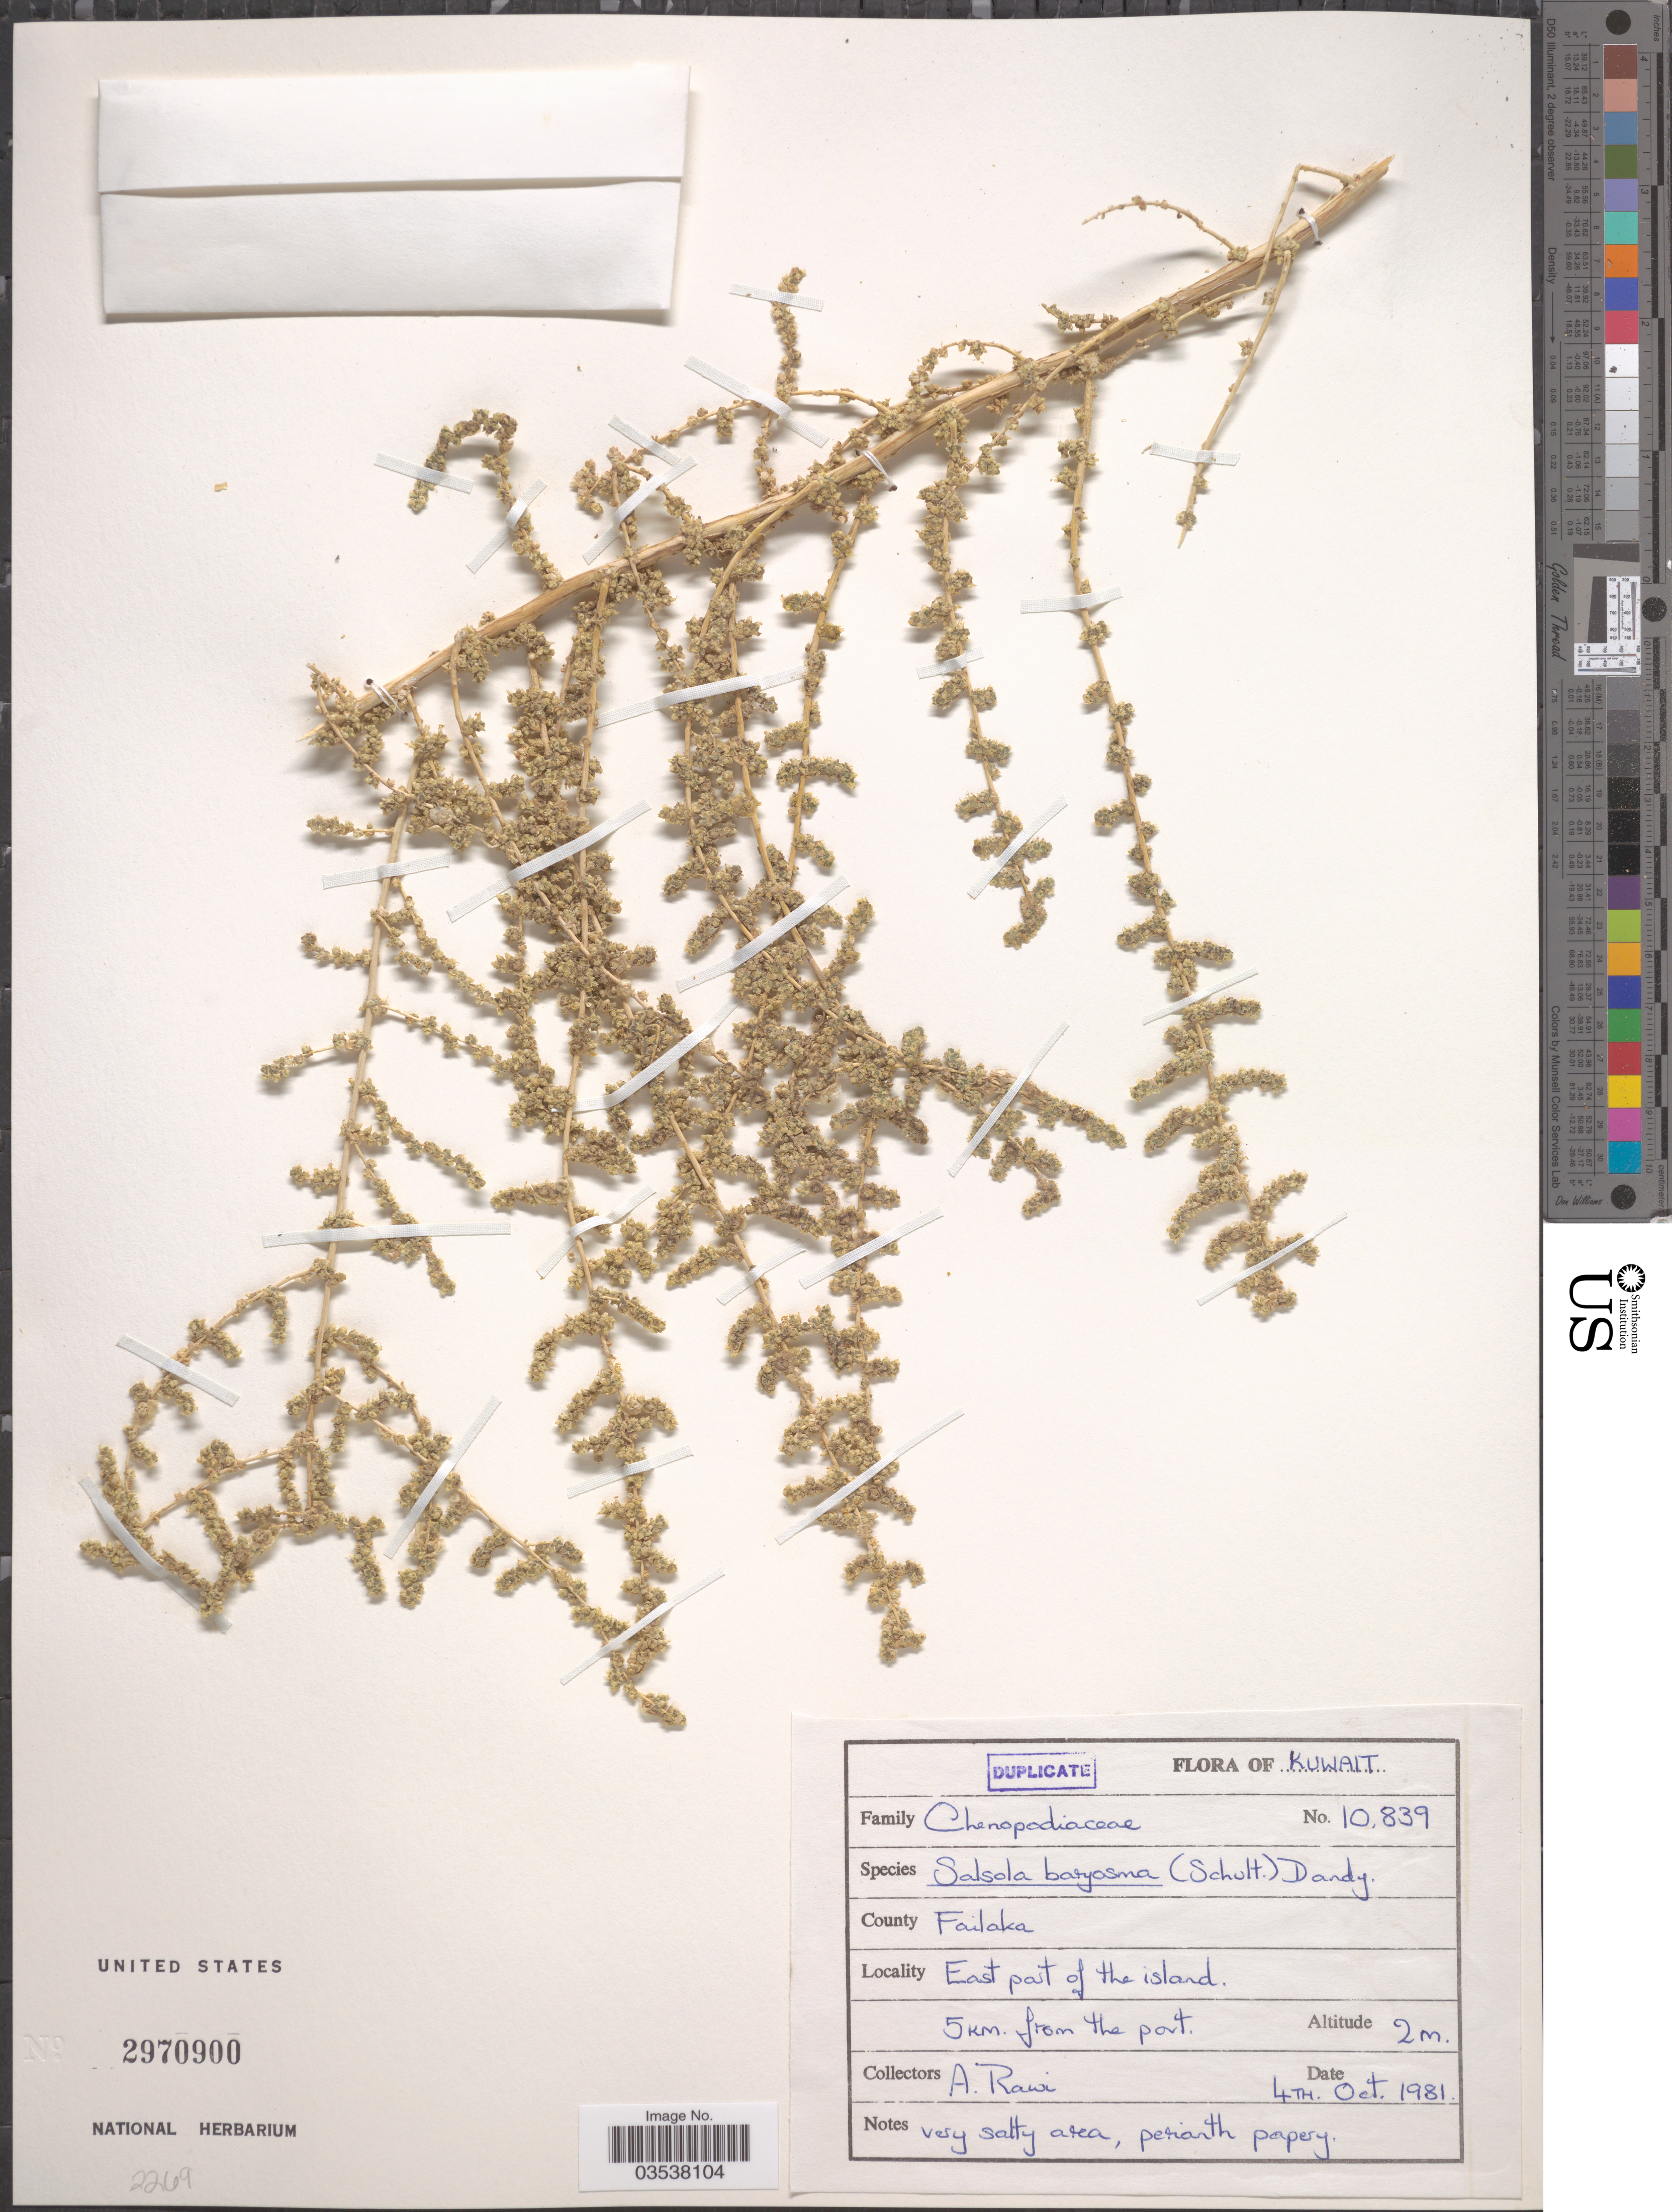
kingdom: Plantae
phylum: Tracheophyta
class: Magnoliopsida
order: Caryophyllales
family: Amaranthaceae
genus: Caroxylon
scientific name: Caroxylon imbricatum var. imbricatum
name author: (Forssk.) Moq.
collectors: A. Rawi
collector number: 10839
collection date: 1981-10-04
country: Kuwait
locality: County Failaka. East part of the island. 5 km. from the port.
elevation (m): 2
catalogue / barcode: US 2970900